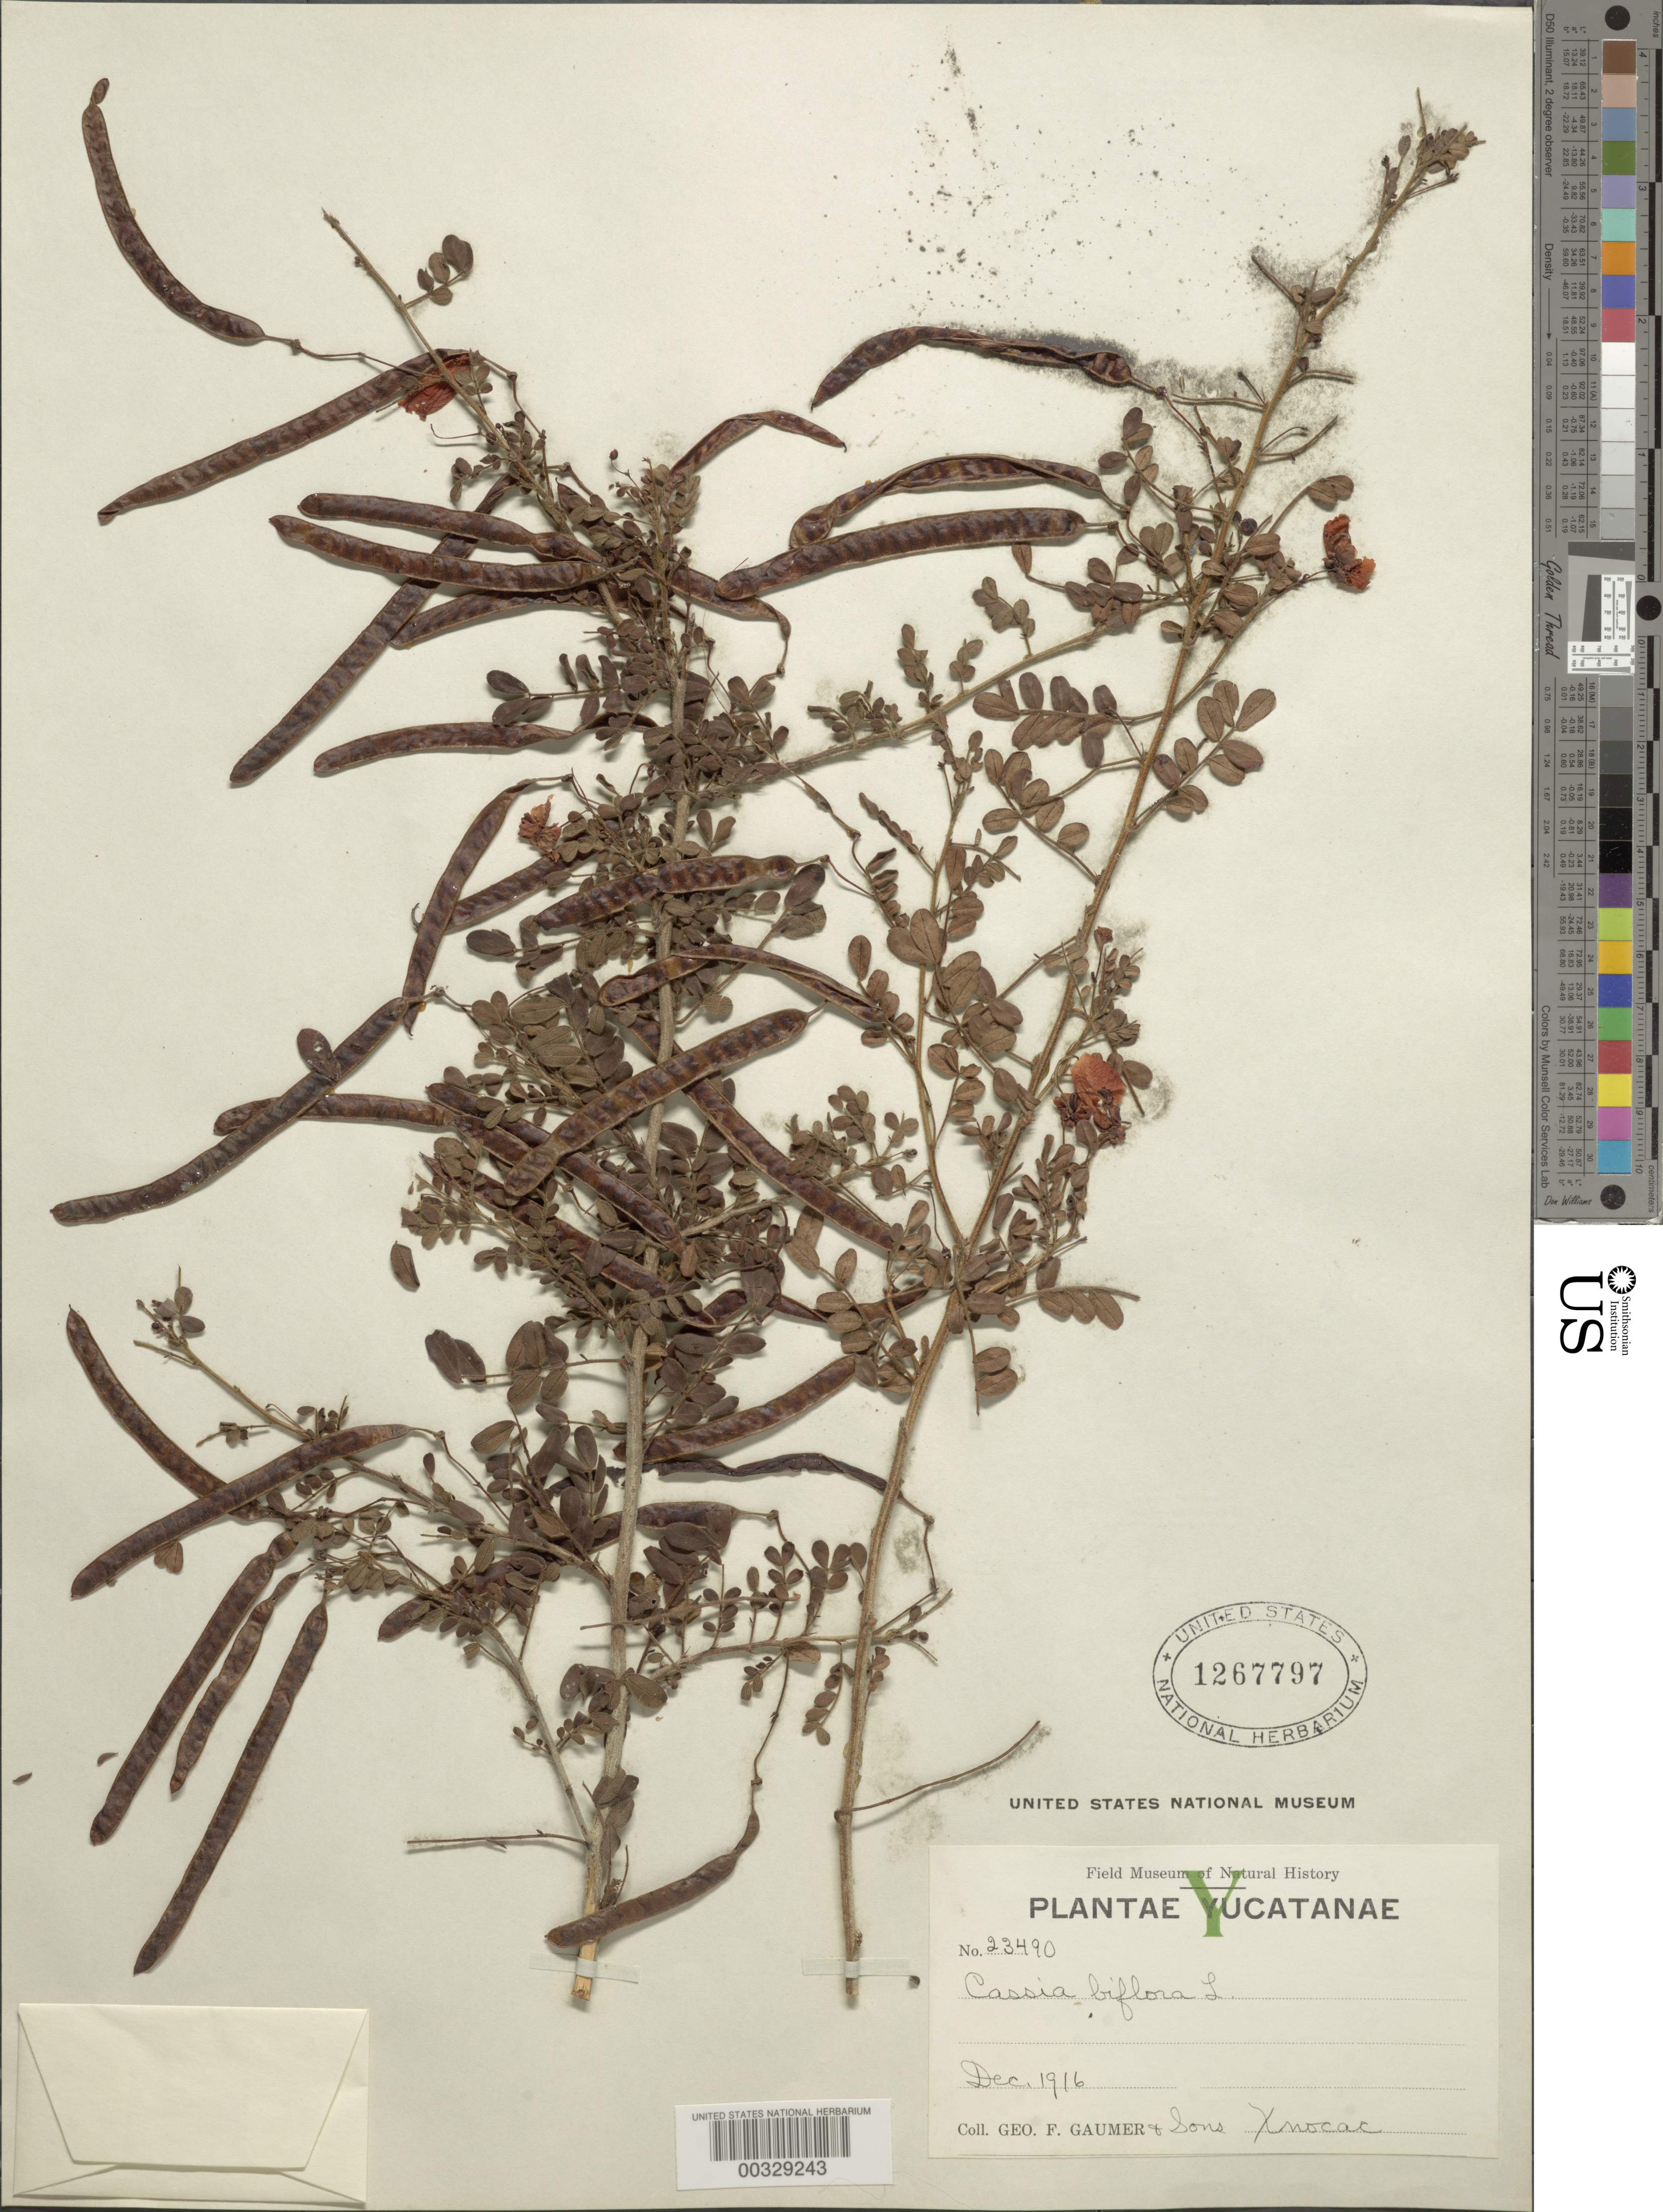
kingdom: Plantae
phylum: Tracheophyta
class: Magnoliopsida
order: Fabales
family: Fabaceae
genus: Senna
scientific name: Senna pallida var. gaumeri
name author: (Britton & Rose) H.S. Irwin & Barneby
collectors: G. F. Gaumer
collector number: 23490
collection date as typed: Dec 1916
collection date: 1916-12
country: Mexico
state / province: Yucatán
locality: Xnocac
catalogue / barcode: US 1267797